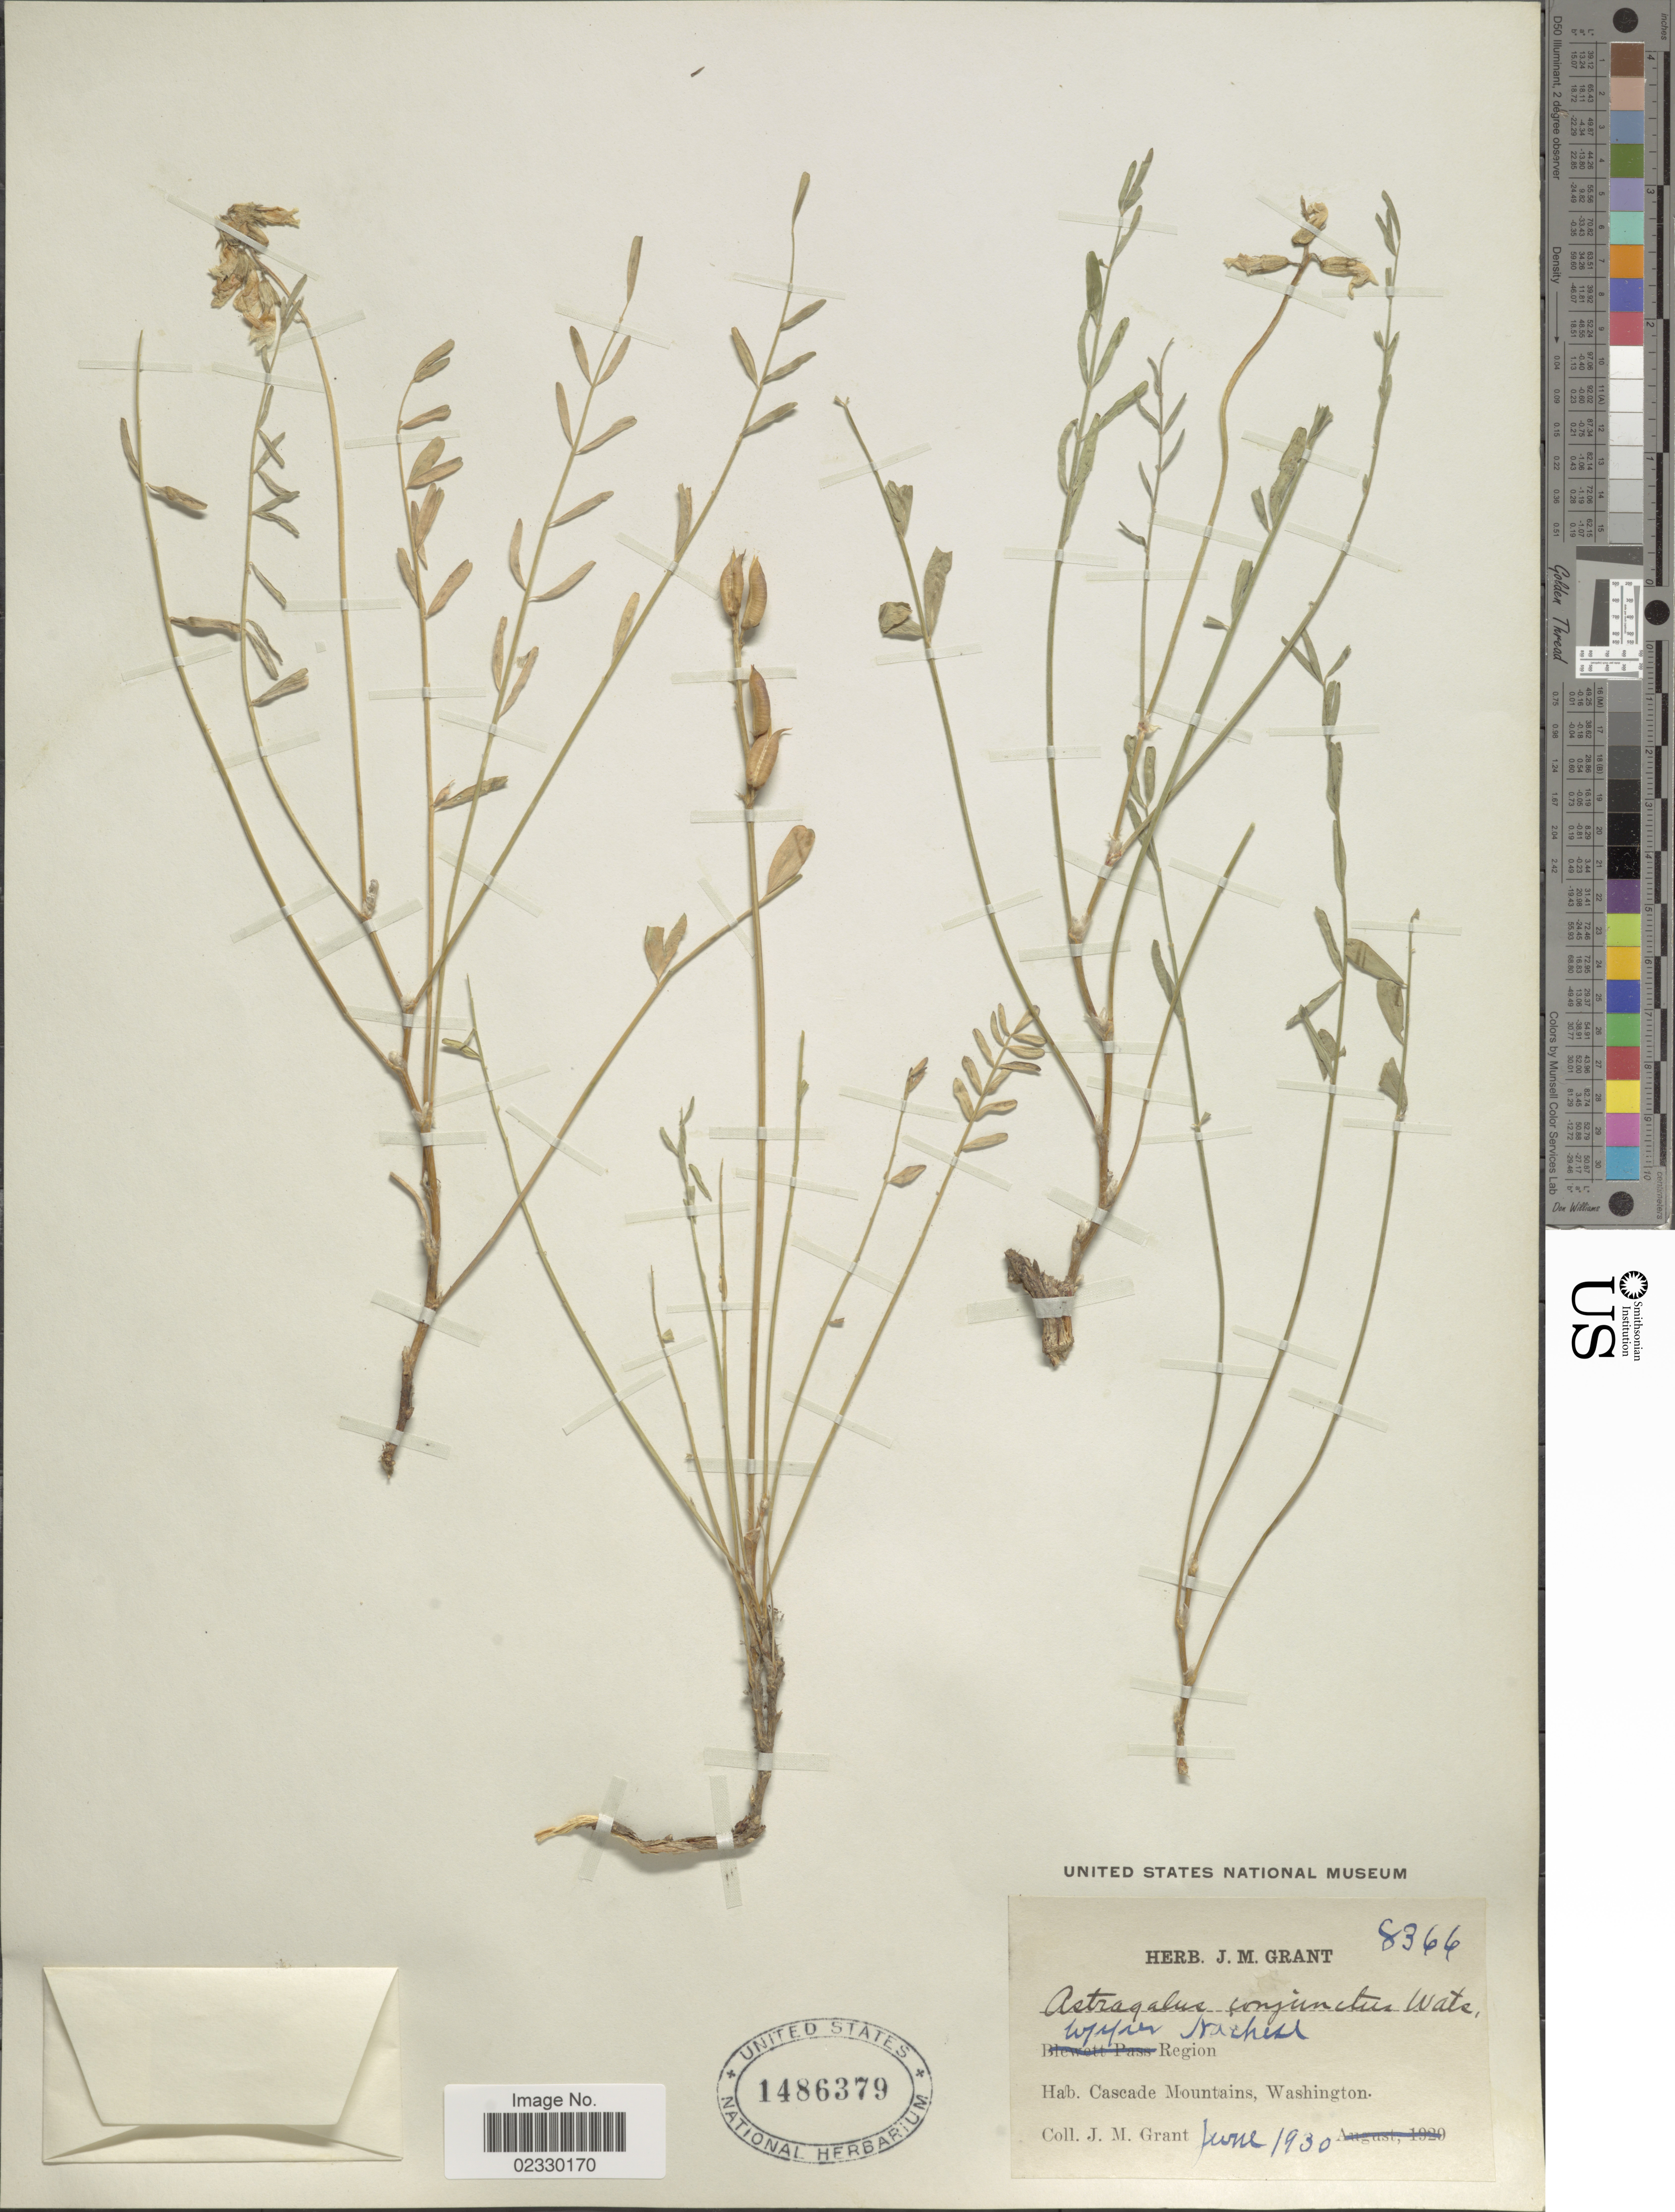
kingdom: Plantae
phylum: Tracheophyta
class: Magnoliopsida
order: Fabales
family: Fabaceae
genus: Astragalus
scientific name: Astragalus conjunctus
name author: S. Watson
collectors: J. M. Grant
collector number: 8366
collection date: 1930-06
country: United States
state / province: Washington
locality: Wyer Nachest Region, Cascade Mountain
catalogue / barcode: US 1486379